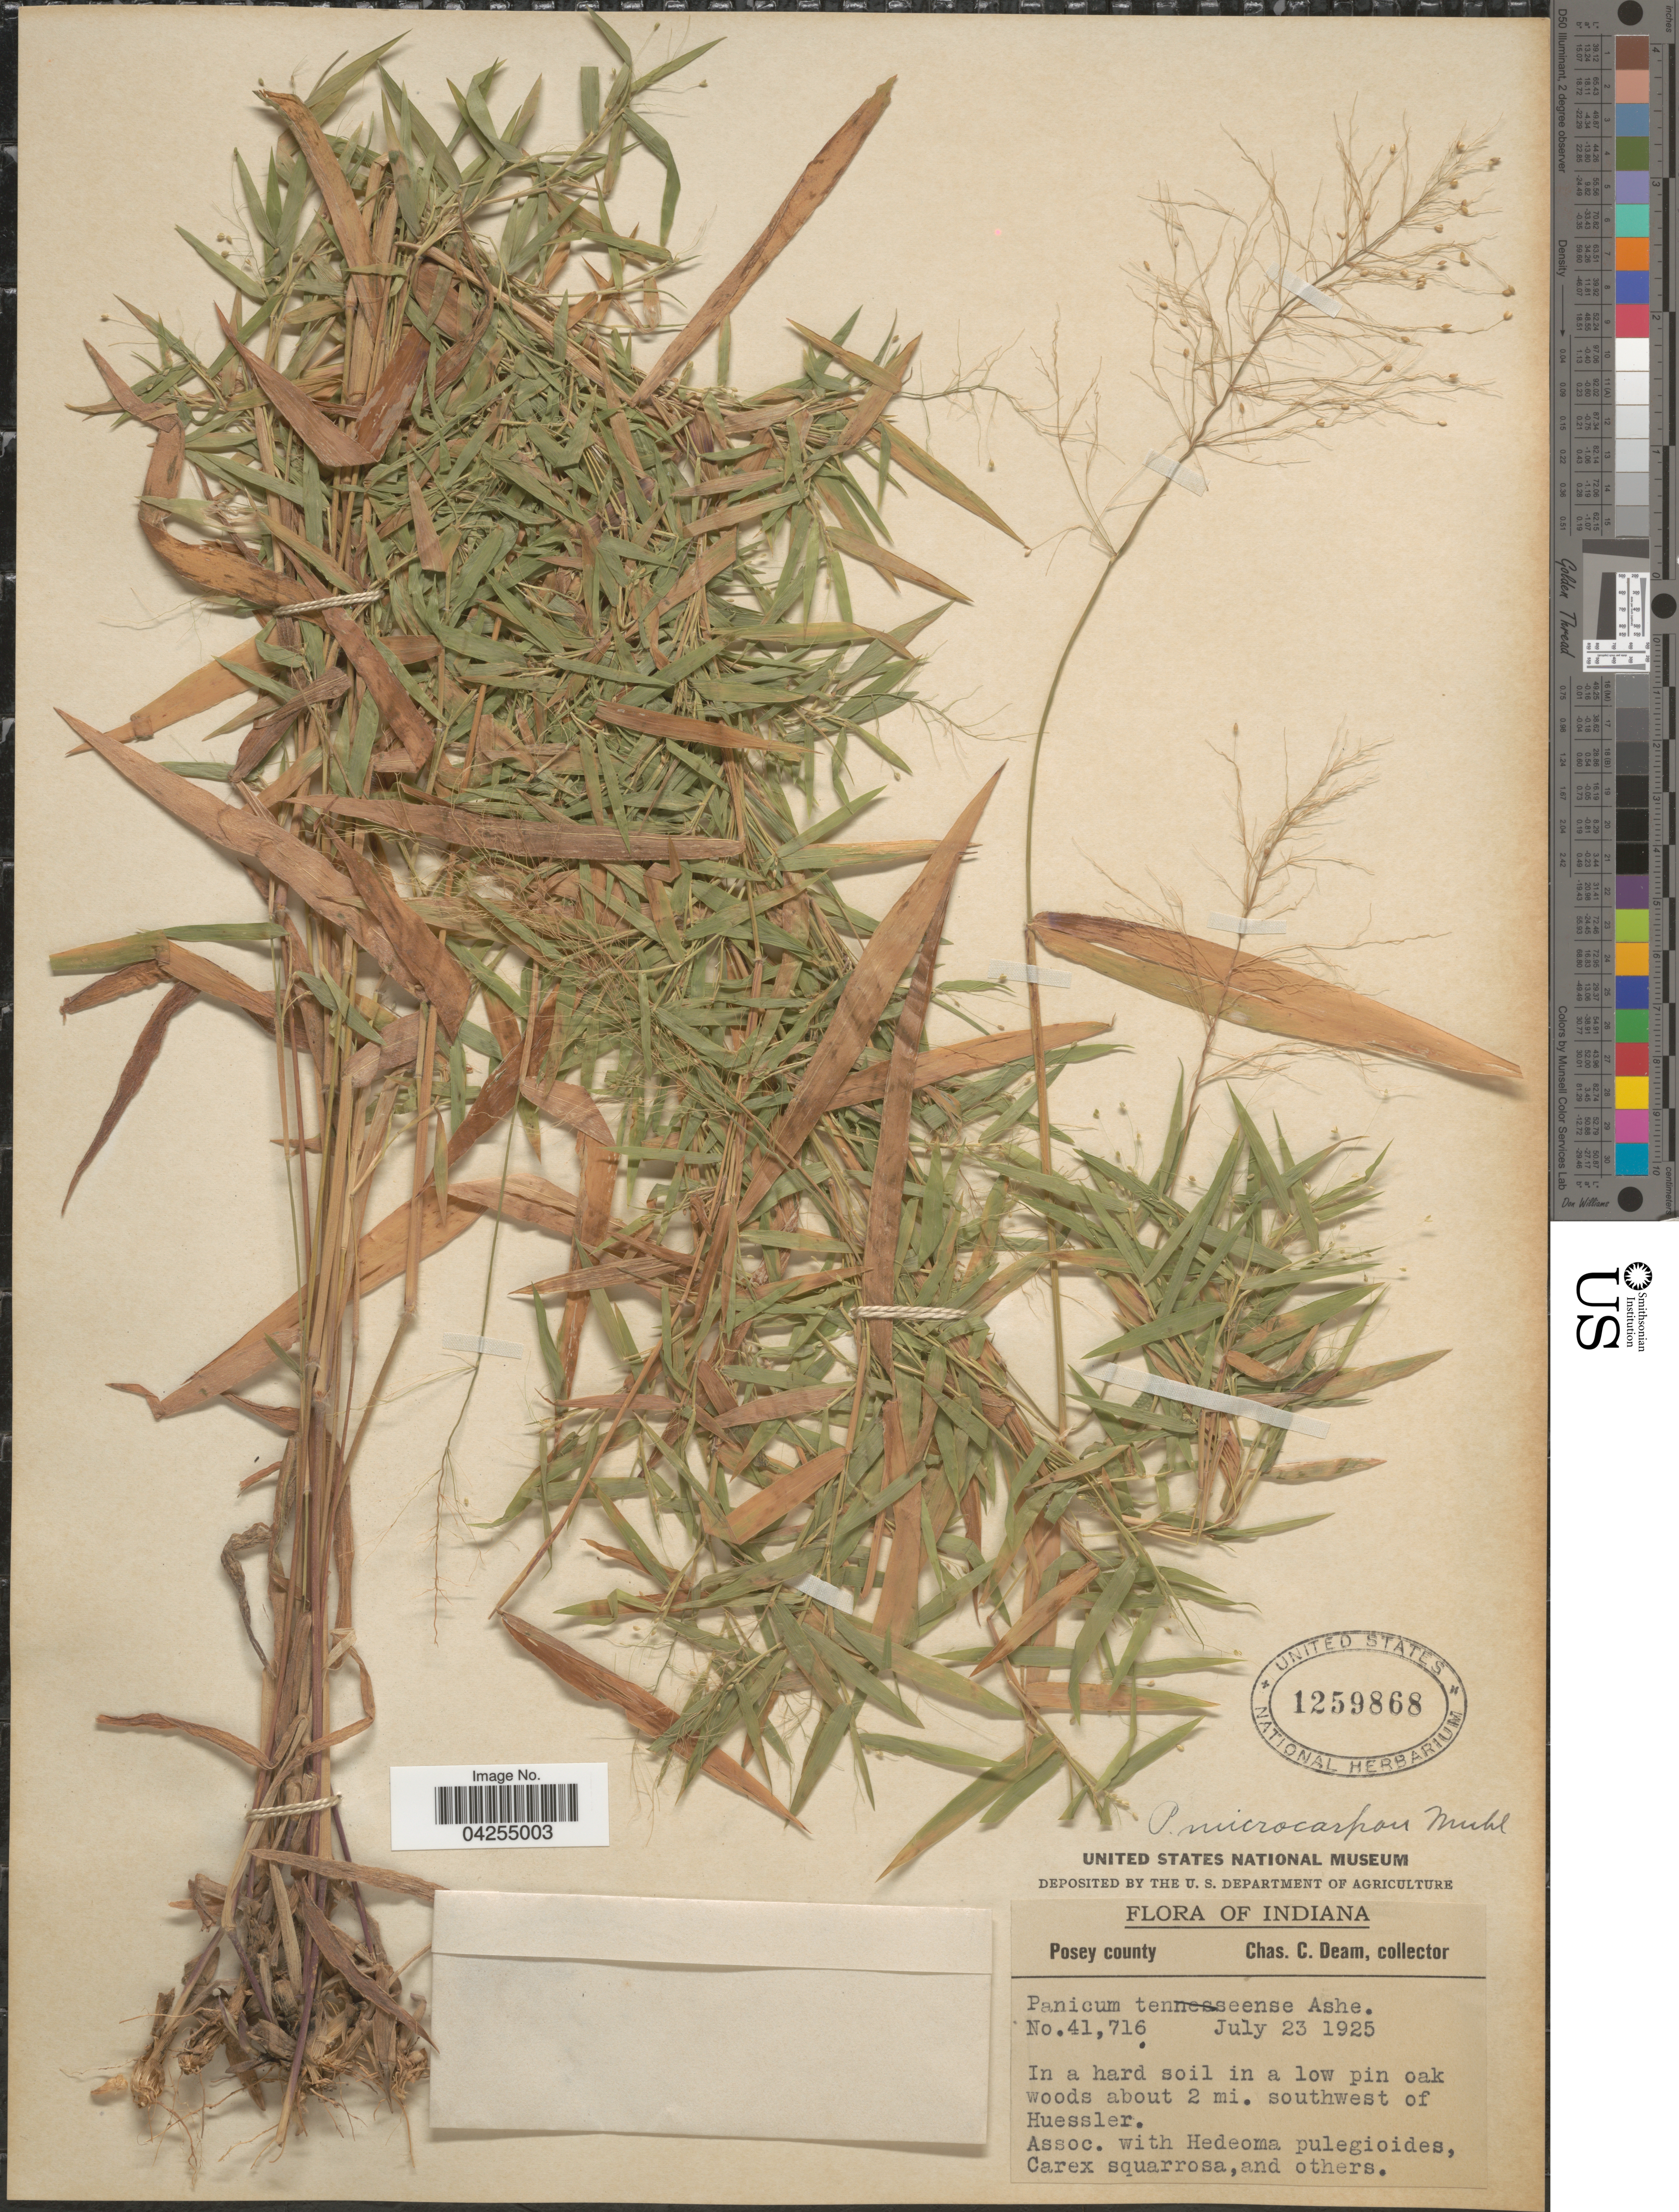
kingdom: Plantae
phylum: Tracheophyta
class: Liliopsida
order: Poales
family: Poaceae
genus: Dichanthelium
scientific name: Dichanthelium dichotomum var. dichotomum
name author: (L.) Gould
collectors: C. C. Deam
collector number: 41716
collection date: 1925-07-23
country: United States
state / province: Indiana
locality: Posey county. In a hard soil in a low pin oak woods about 2 mi. southwest of Huessler.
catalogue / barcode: US 1259868